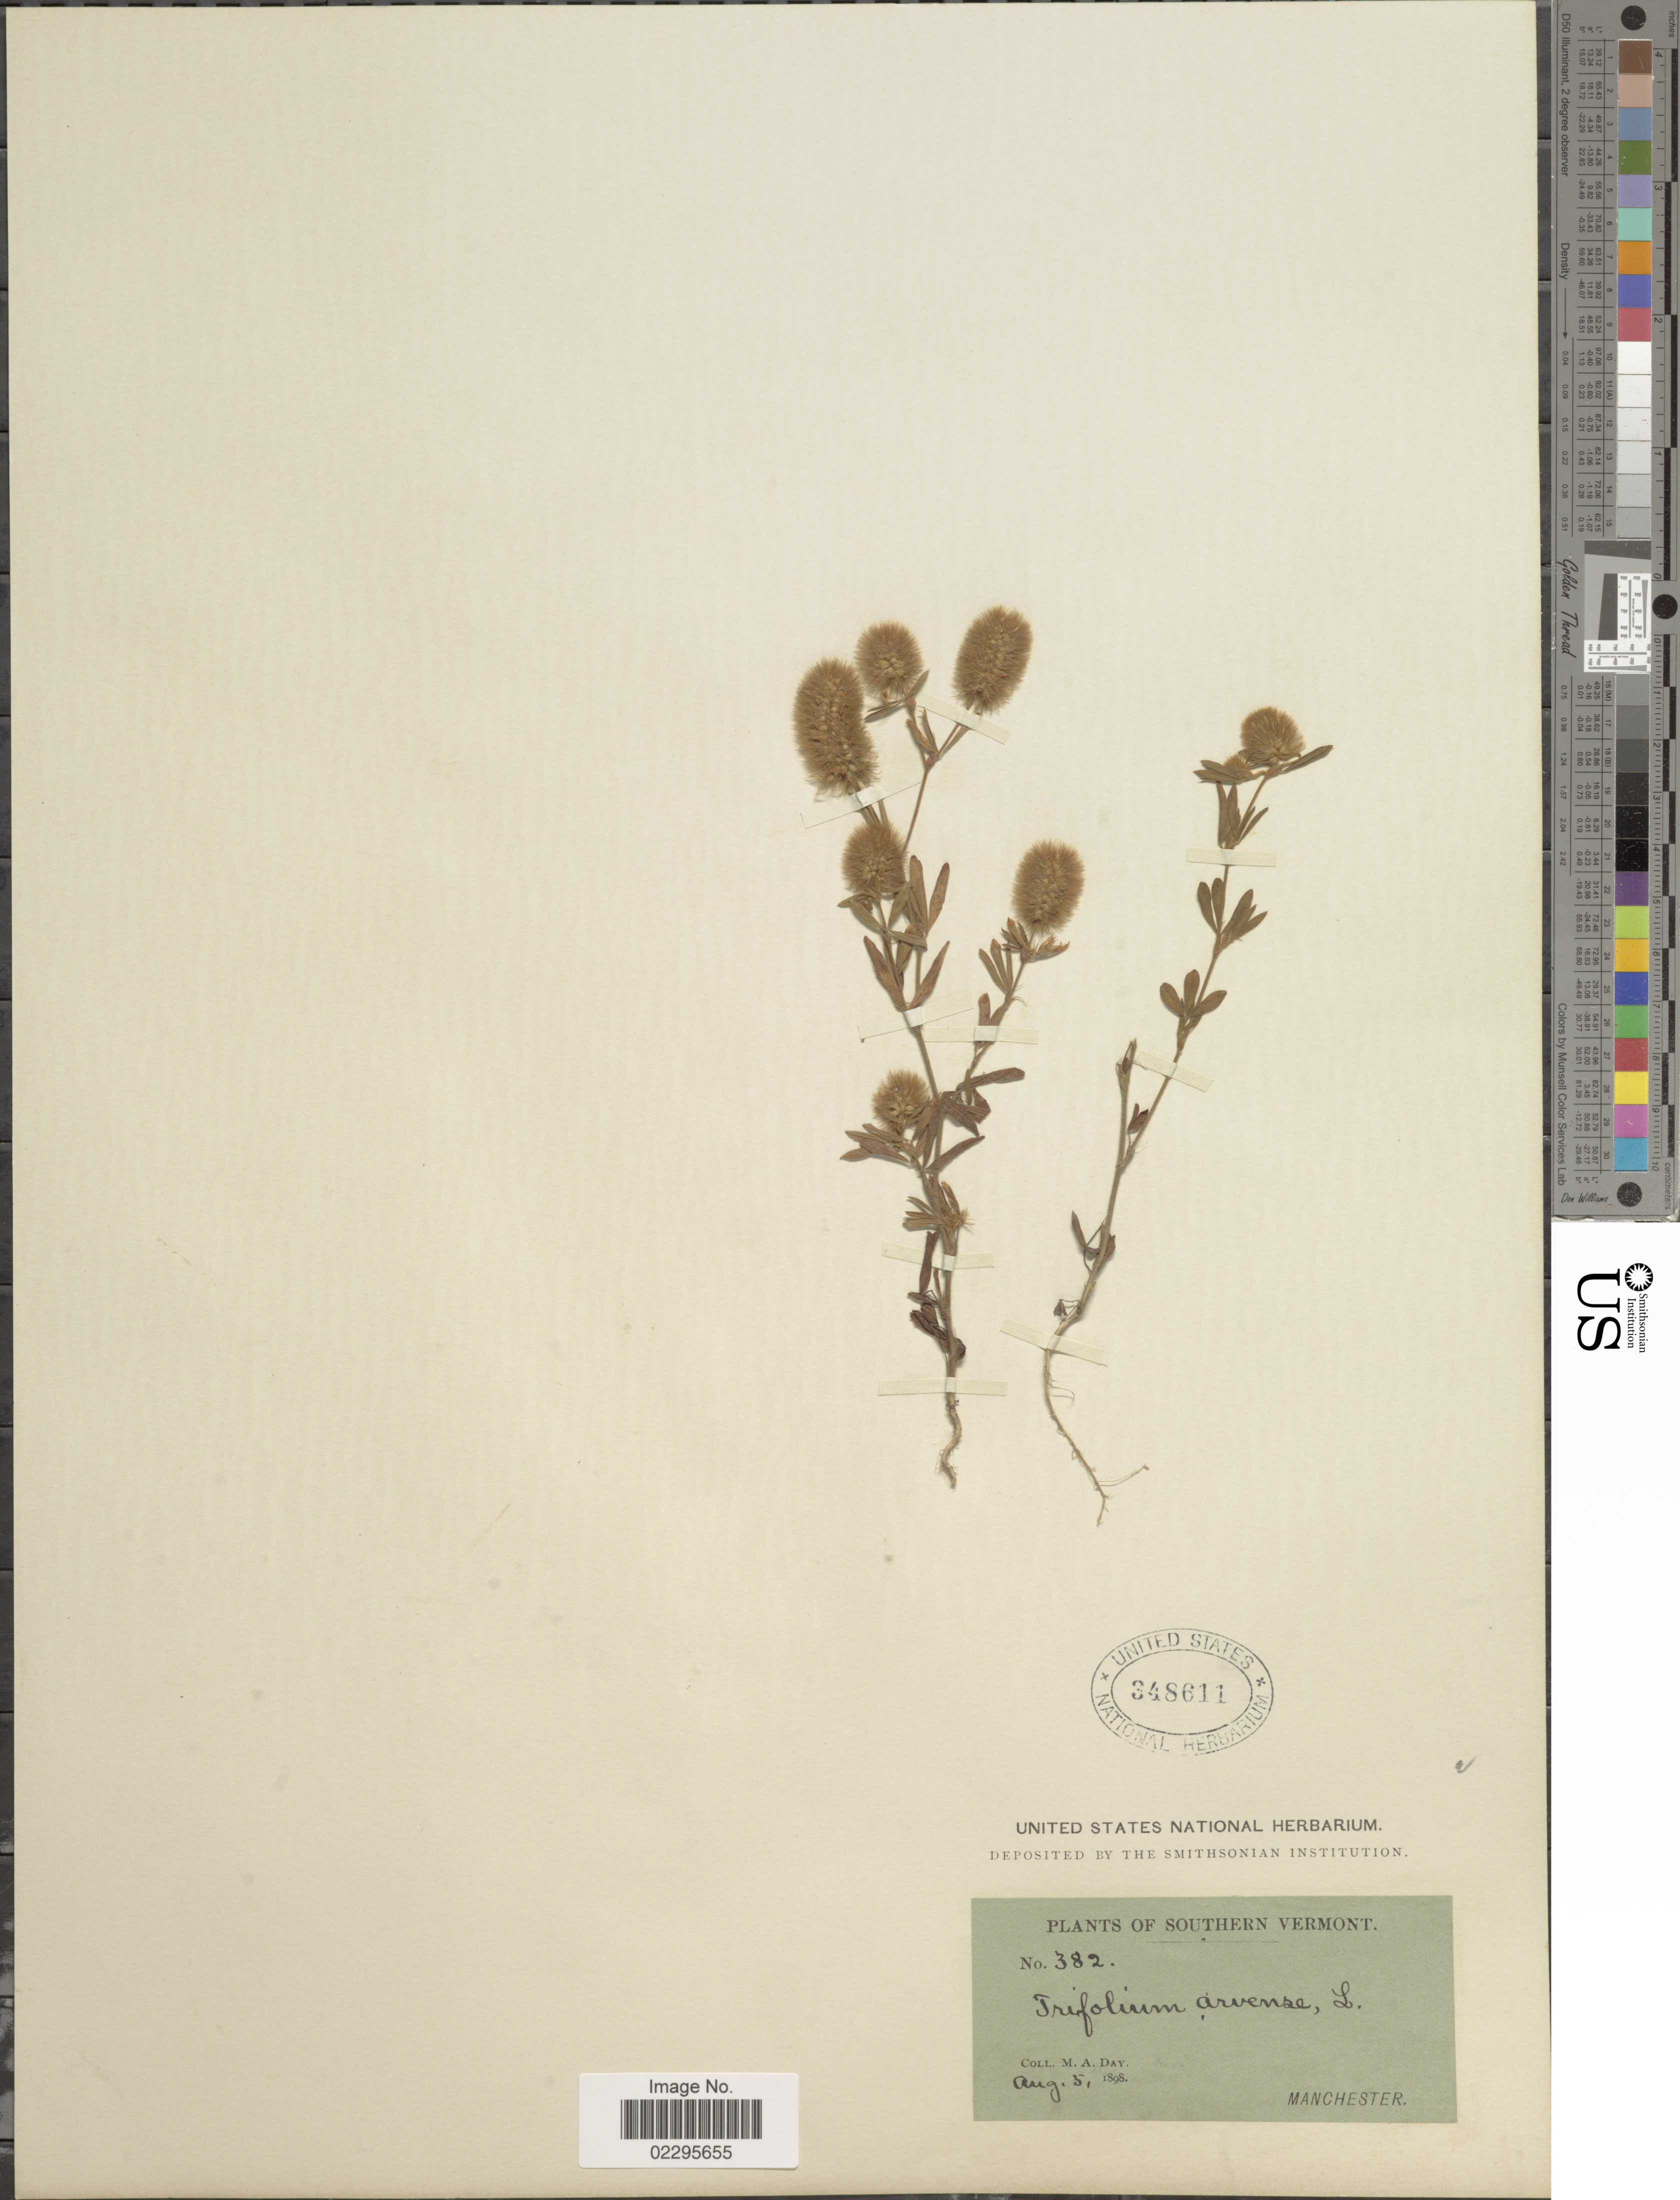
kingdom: Plantae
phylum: Tracheophyta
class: Magnoliopsida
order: Fabales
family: Fabaceae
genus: Trifolium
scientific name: Trifolium arvense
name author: L.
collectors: M. Day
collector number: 382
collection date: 1898-08-05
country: United States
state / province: Vermont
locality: Southern Vermont, Manchester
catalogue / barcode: US 348611